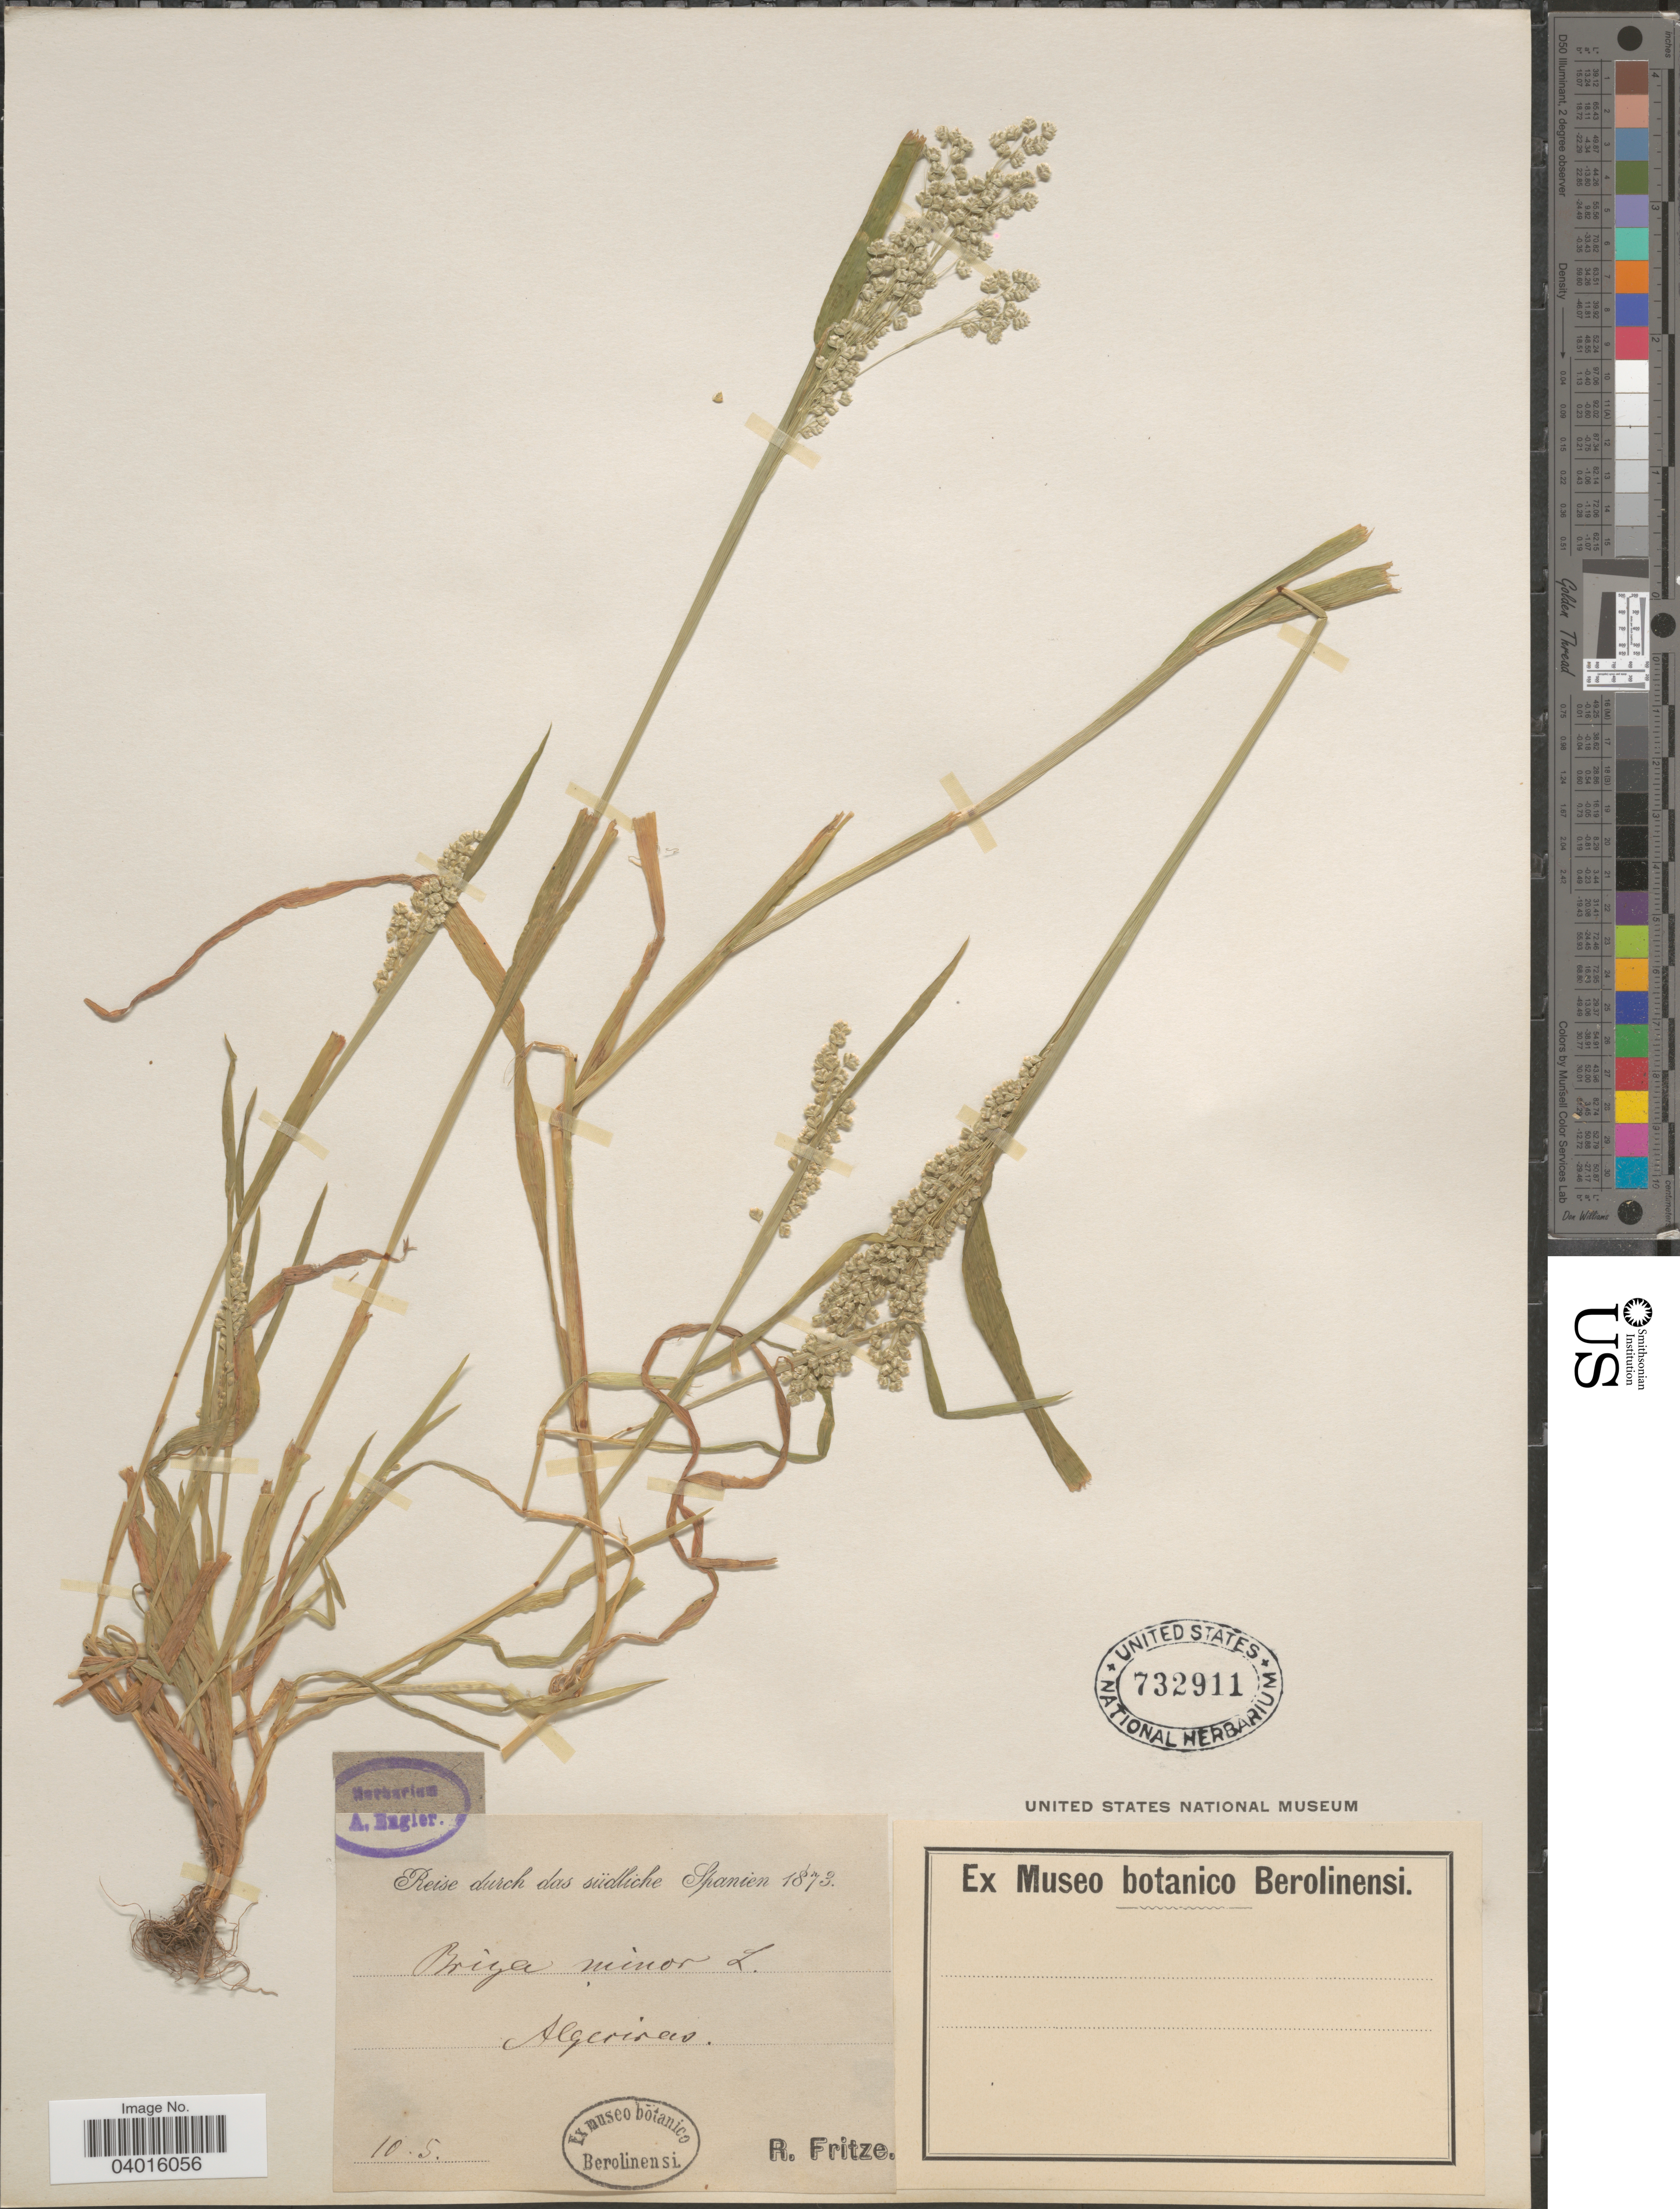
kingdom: Plantae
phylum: Tracheophyta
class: Liliopsida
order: Poales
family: Poaceae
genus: Briza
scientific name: Briza minor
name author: L.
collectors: R. Fritze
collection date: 1873-05-10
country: Spain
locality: Algeciras.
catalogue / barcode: US 732911